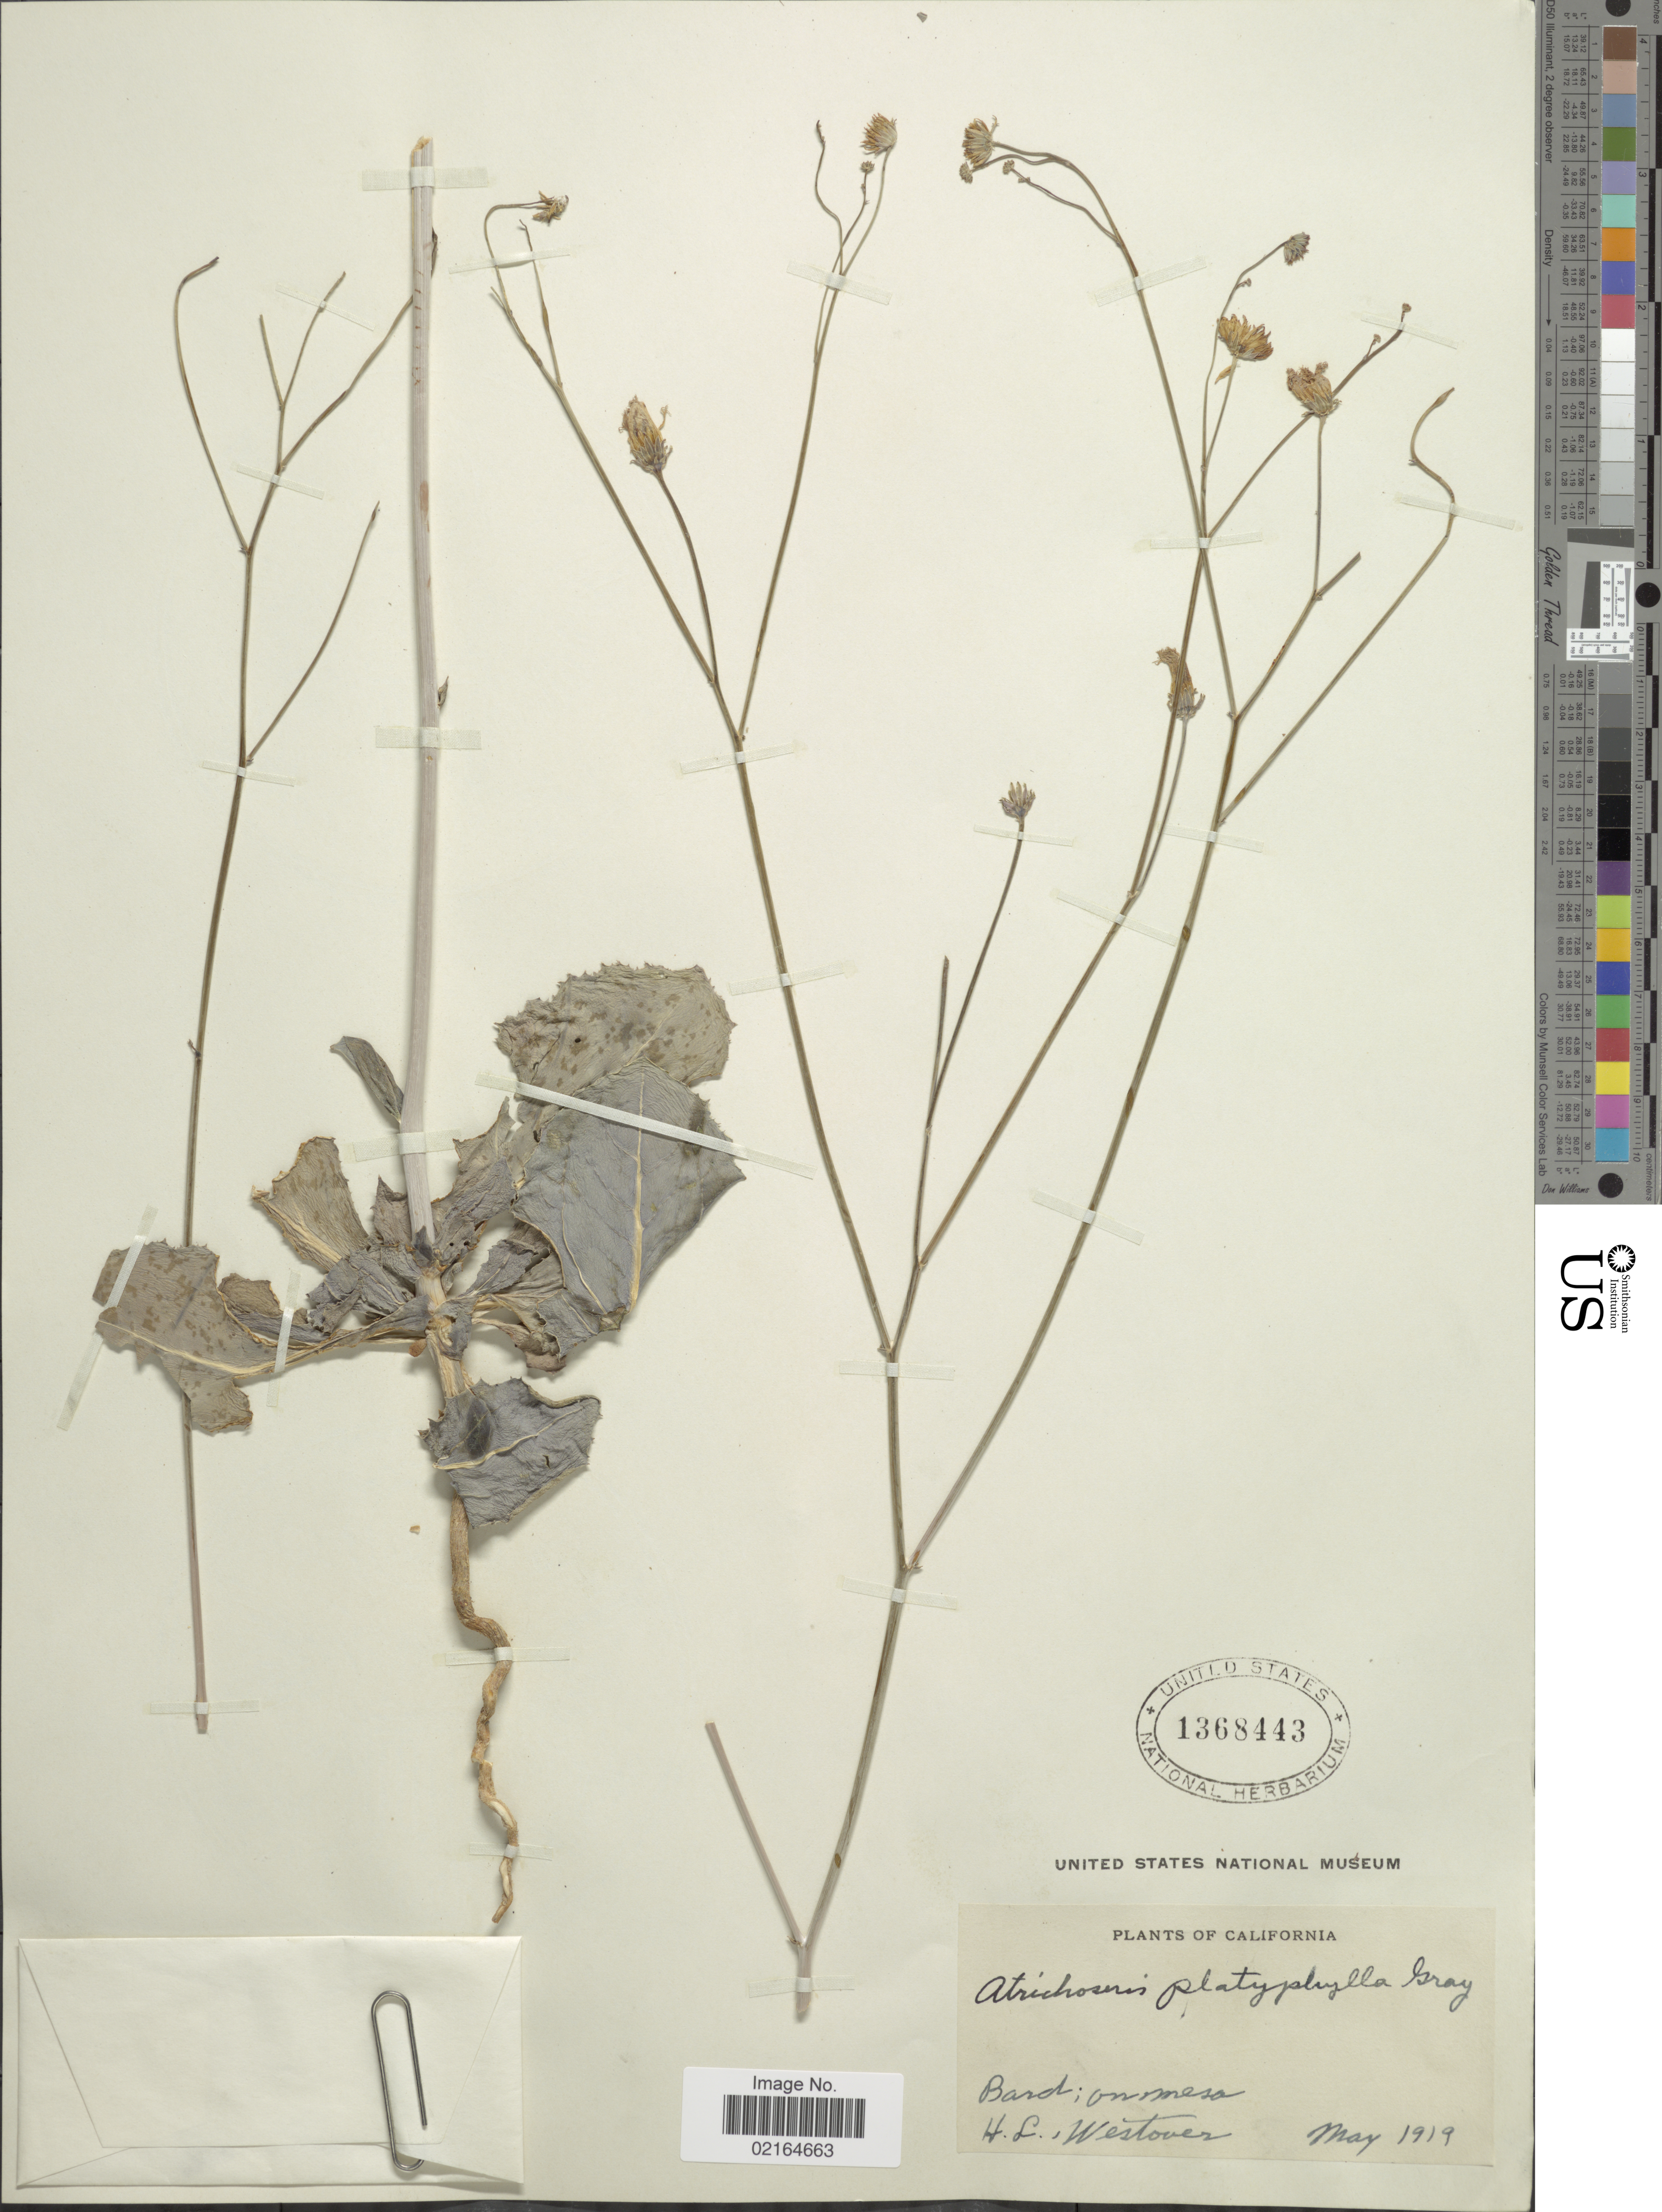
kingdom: Plantae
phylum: Tracheophyta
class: Magnoliopsida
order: Asterales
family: Asteraceae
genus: Atrichoseris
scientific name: Atrichoseris platyphylla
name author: A. Gray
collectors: H. Westover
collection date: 1919-05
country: United States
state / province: California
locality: Bard; on mesa.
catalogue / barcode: US 1368443